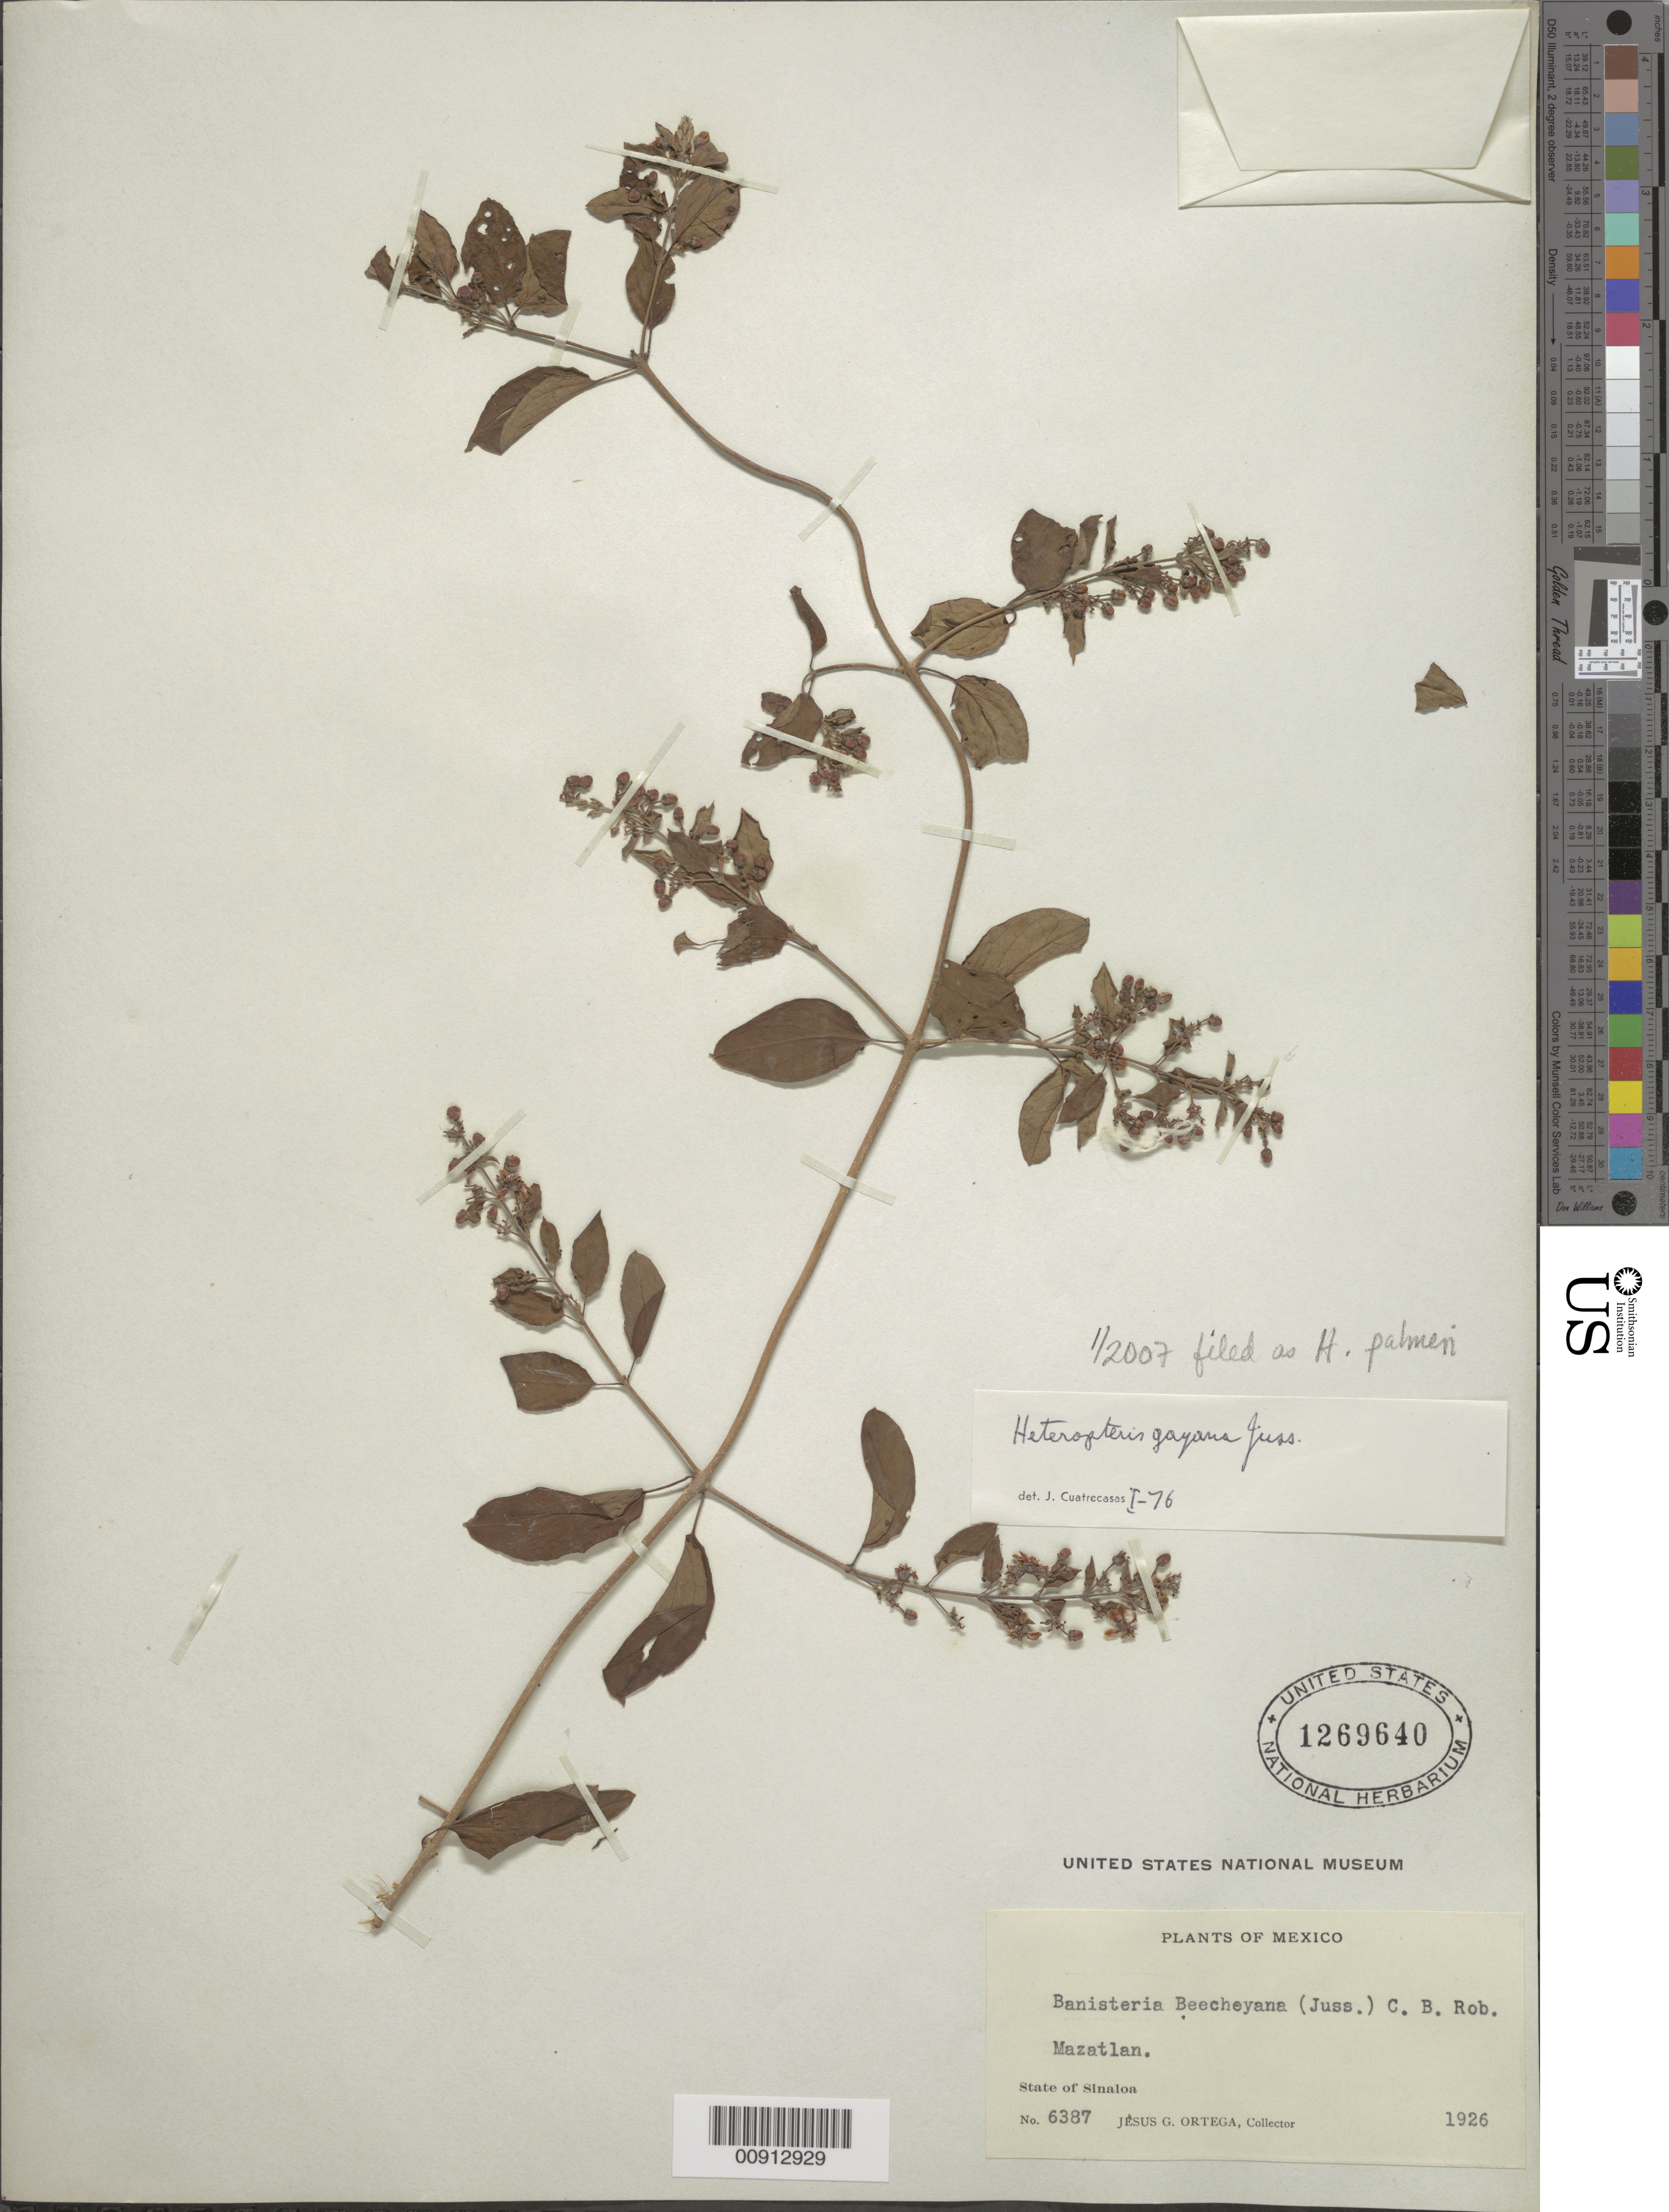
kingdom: Plantae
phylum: Tracheophyta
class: Magnoliopsida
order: Malpighiales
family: Malpighiaceae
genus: Heteropterys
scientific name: Heteropterys sp.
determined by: Strong, Mark T., (BOT), Smithsonian Institution - National Museum of Natural History (UNITED STATES)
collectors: J. Ortega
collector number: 6387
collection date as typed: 1926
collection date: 1926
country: Mexico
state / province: Sinaloa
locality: Mazatlán, State of Sinaloa.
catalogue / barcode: US 1269640